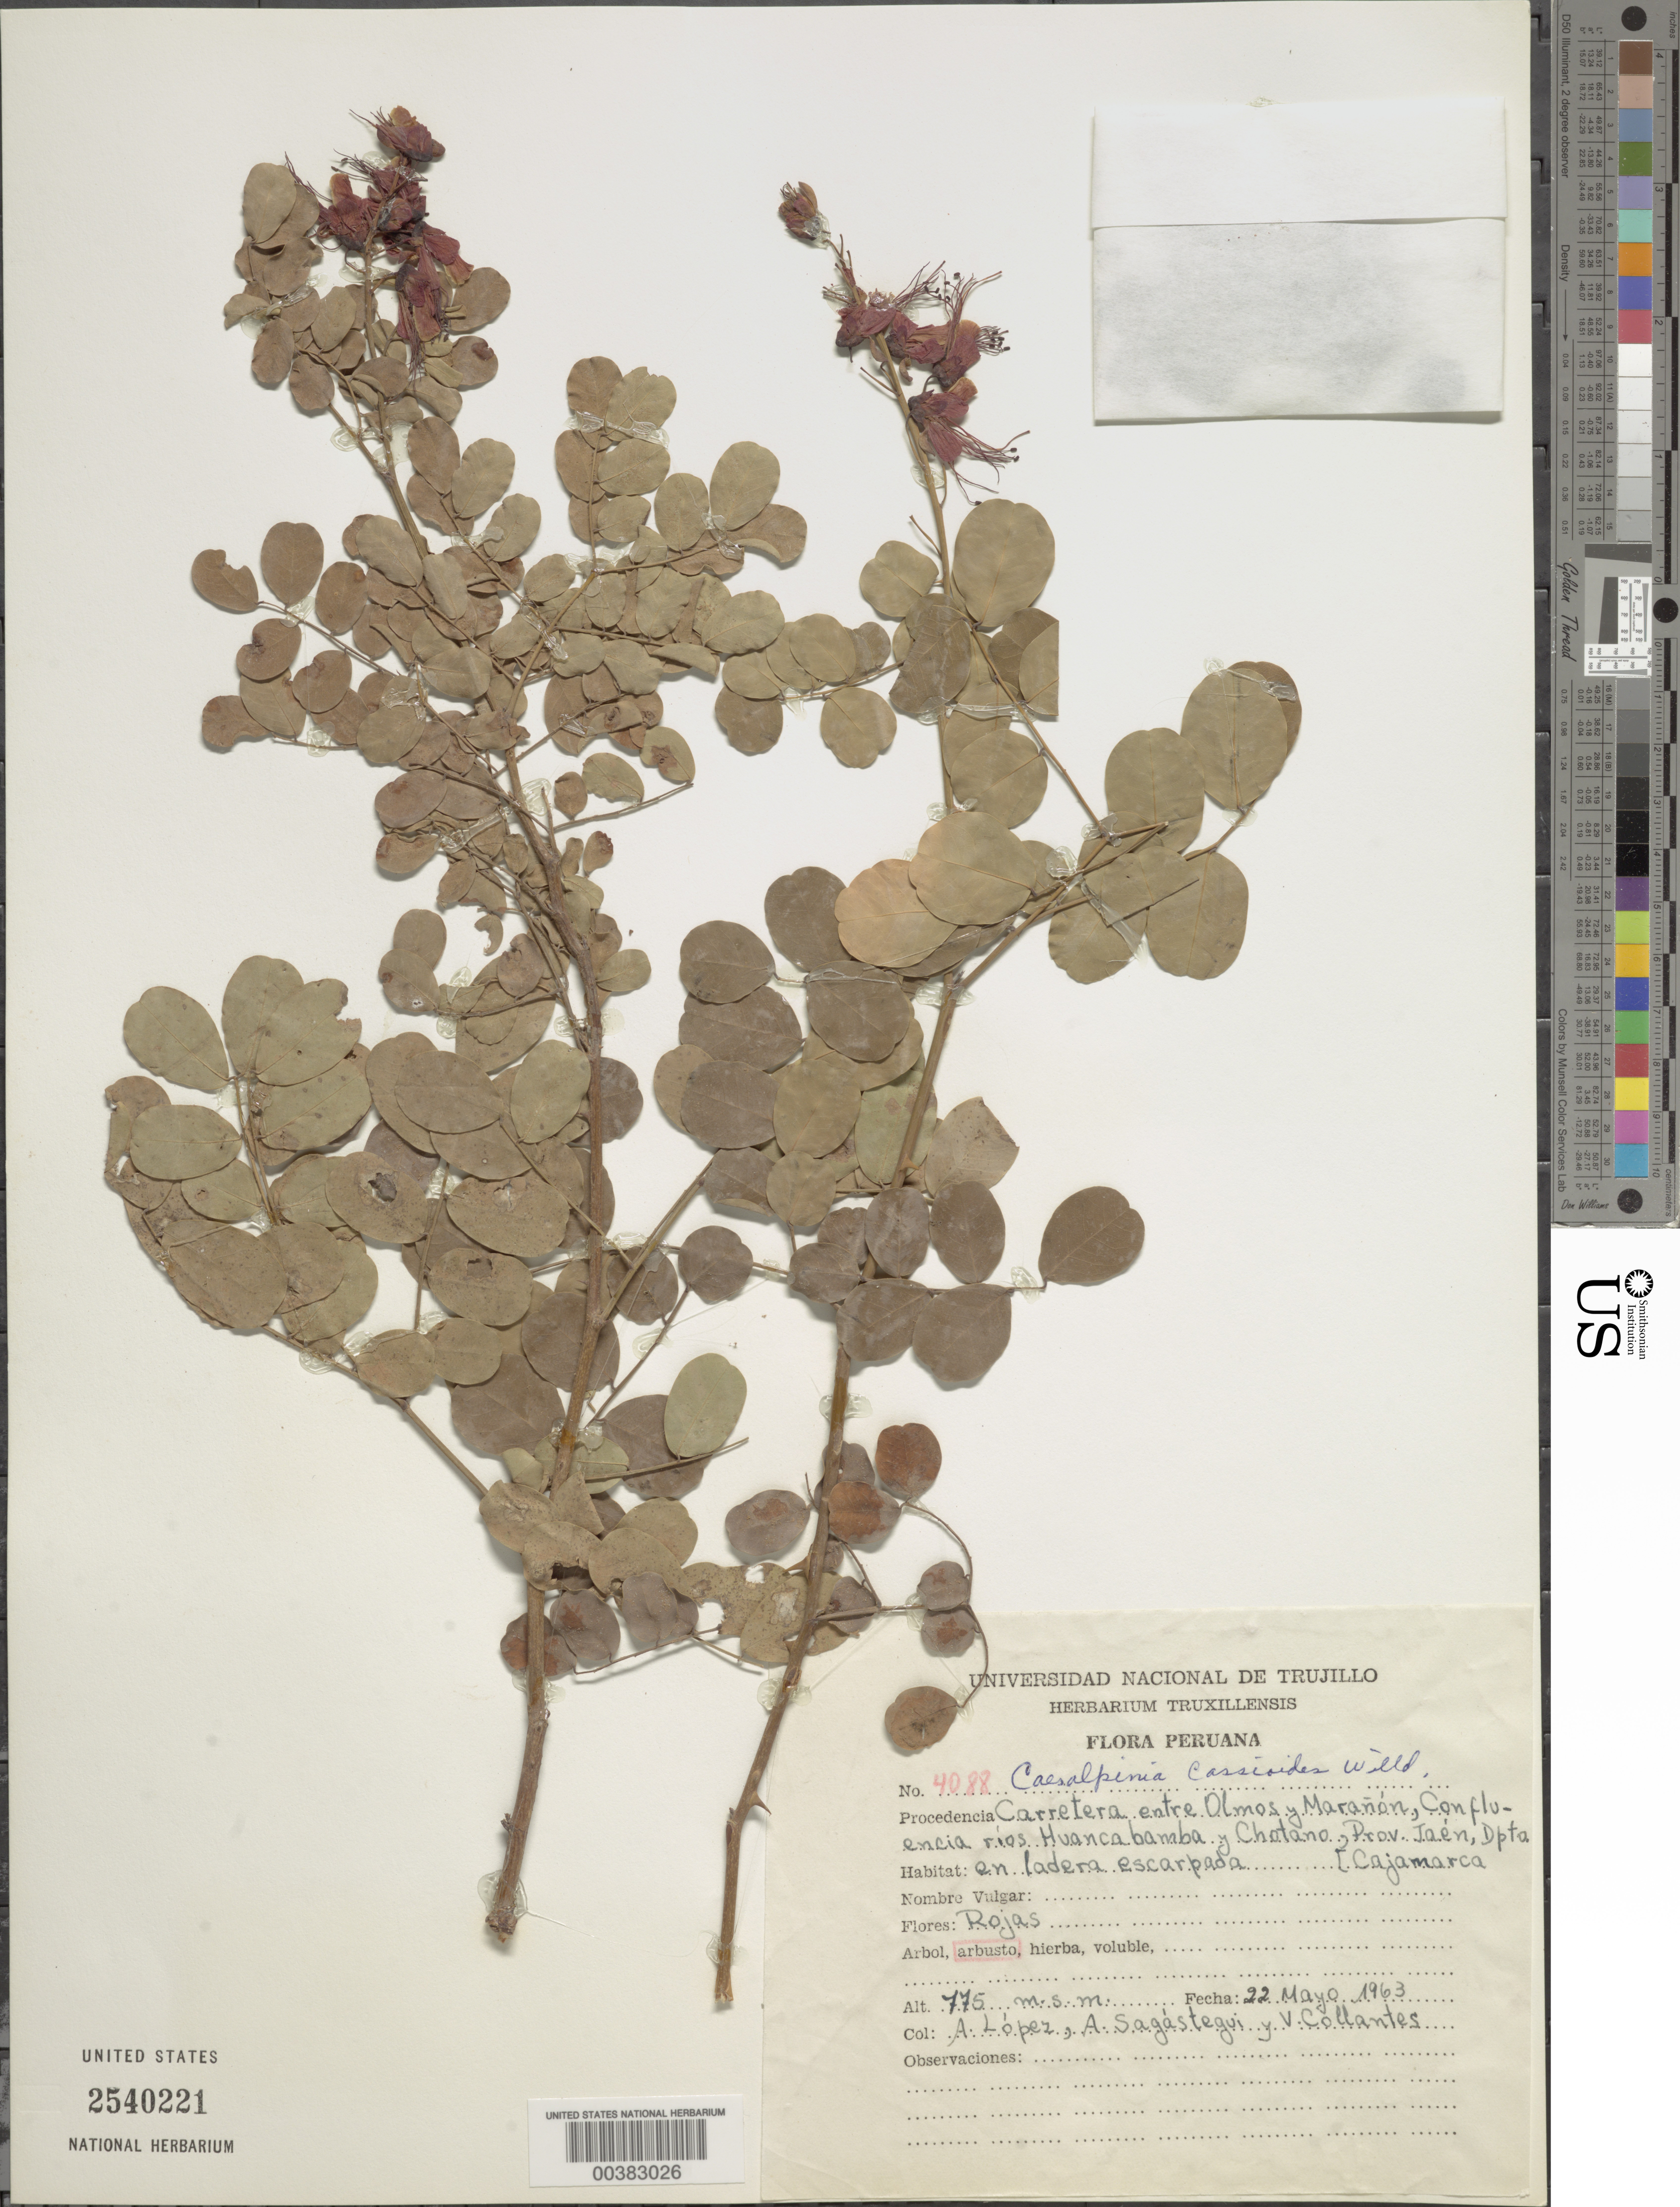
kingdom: Plantae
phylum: Tracheophyta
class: Magnoliopsida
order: Fabales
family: Fabaceae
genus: Caesalpinia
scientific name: Caesalpinia cassioides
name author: Willd.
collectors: A. López M., A. Sagástegui A. & V. Collantes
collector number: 4088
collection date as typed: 22 May 1963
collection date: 1963-05-22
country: Peru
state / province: Cajamarca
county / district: Jaén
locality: carretera entre Olmos y Maranon, confluencia Ríos Huancabamba y Chotano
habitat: En ladera escarpada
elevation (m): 775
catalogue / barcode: US 2540221